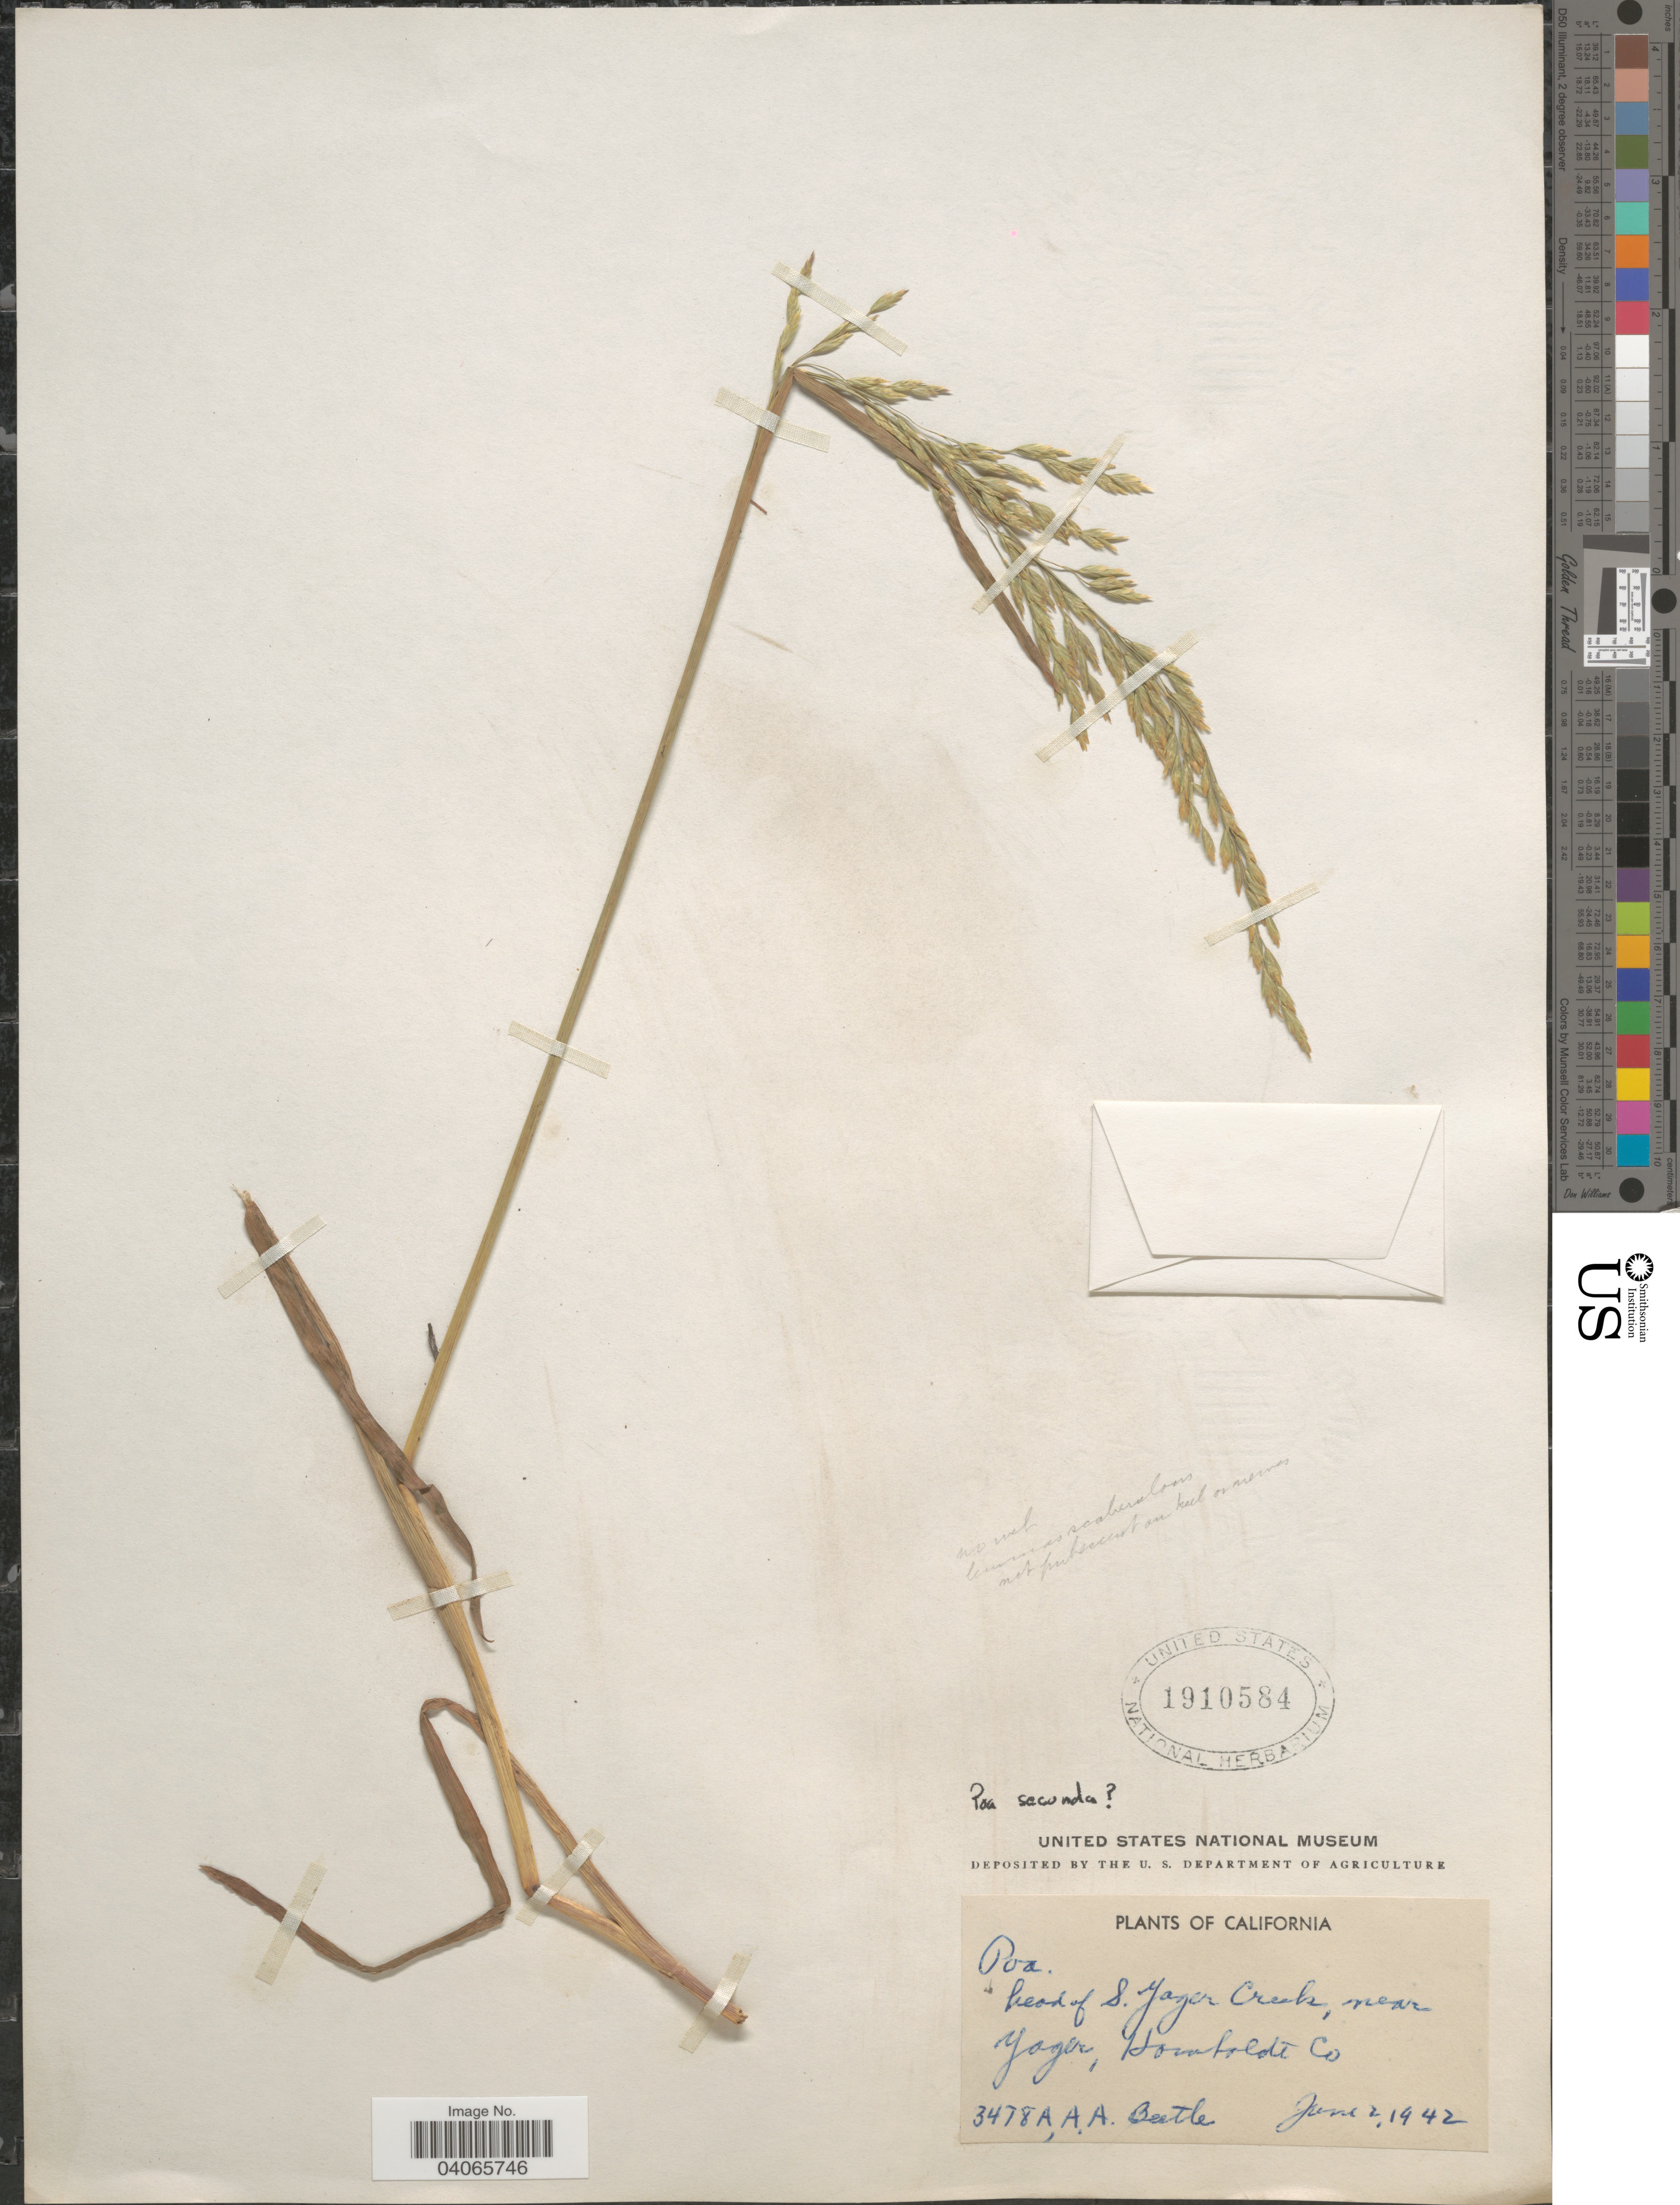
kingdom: Plantae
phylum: Tracheophyta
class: Liliopsida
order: Poales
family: Poaceae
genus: Poa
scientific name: Poa secunda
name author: J. Presl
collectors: A. A. Beetle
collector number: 3478A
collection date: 1942-06-02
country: United States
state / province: California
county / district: Humboldt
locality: Head of S. Yager Creek, near Yager, Humboldt Co.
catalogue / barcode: US 1910584